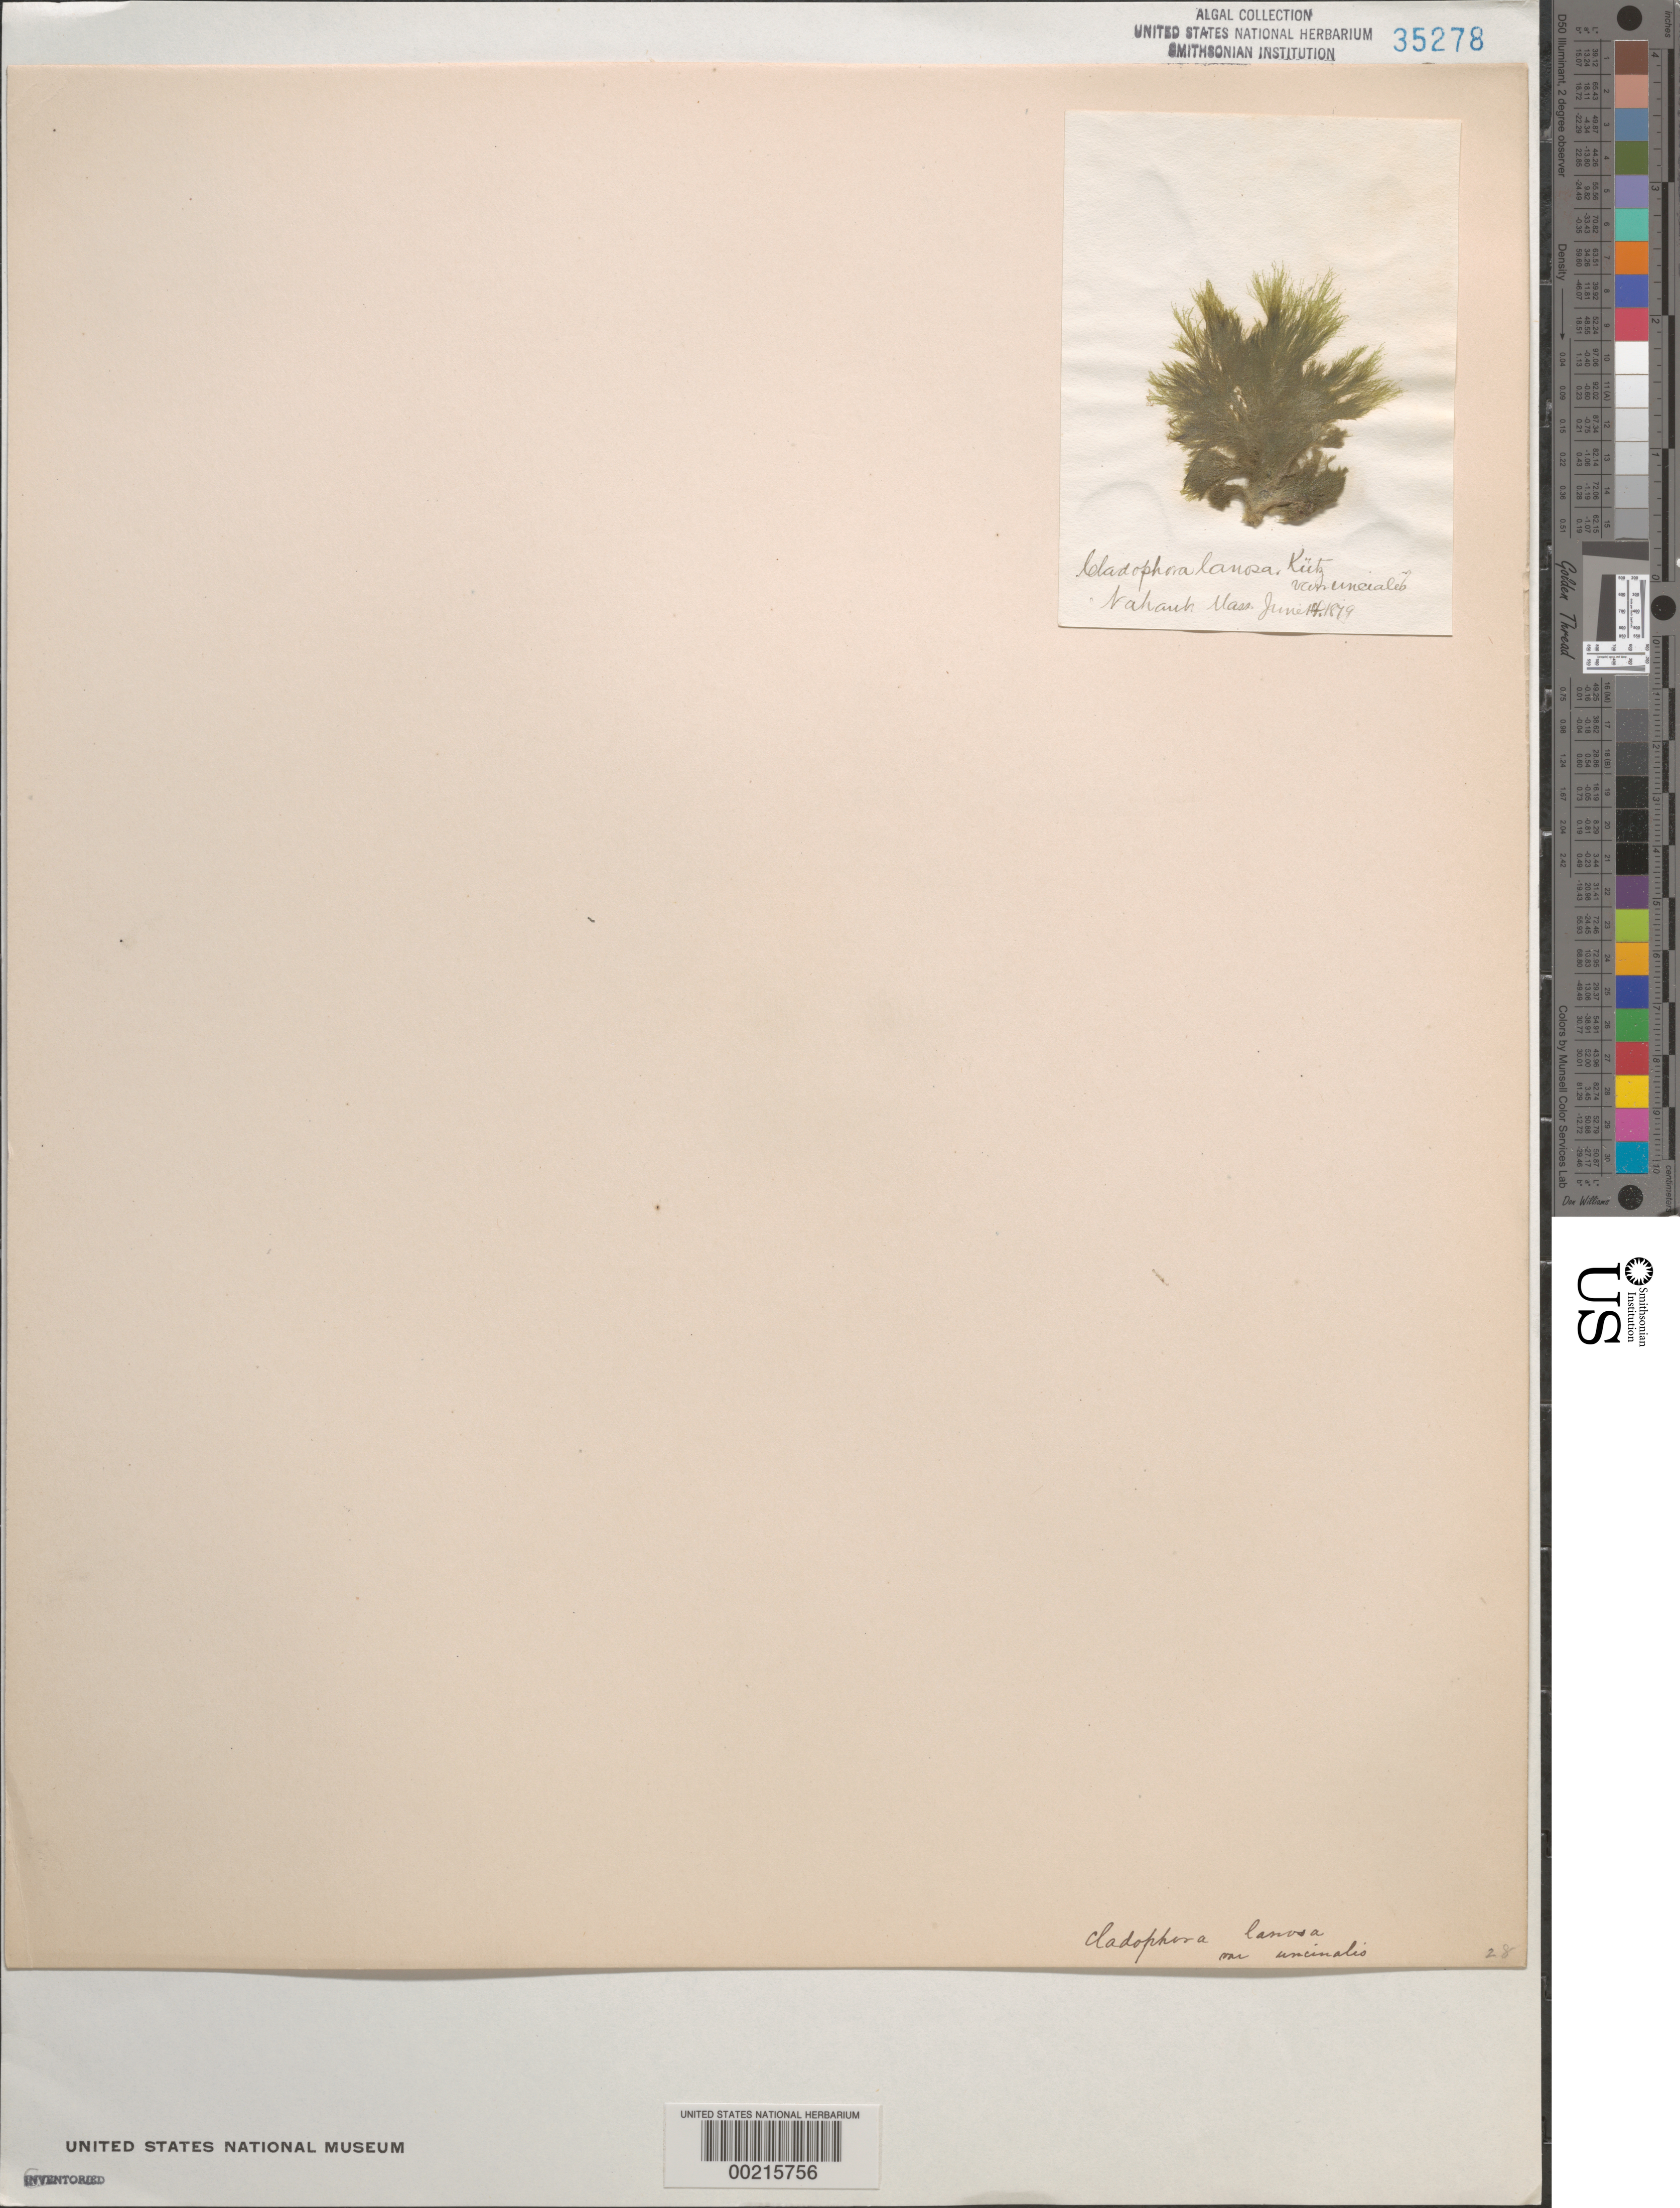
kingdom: Plantae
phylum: Chlorophyta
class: Ulvophyceae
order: Ulotrichales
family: Ulotrichaceae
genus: Acrosiphonia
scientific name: Acrosiphonia arcta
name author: (Dillwyn) Gain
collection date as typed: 14 Jun 1879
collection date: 1879-06-14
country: United States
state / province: Massachusetts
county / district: Essex County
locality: Nahant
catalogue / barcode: US 35278